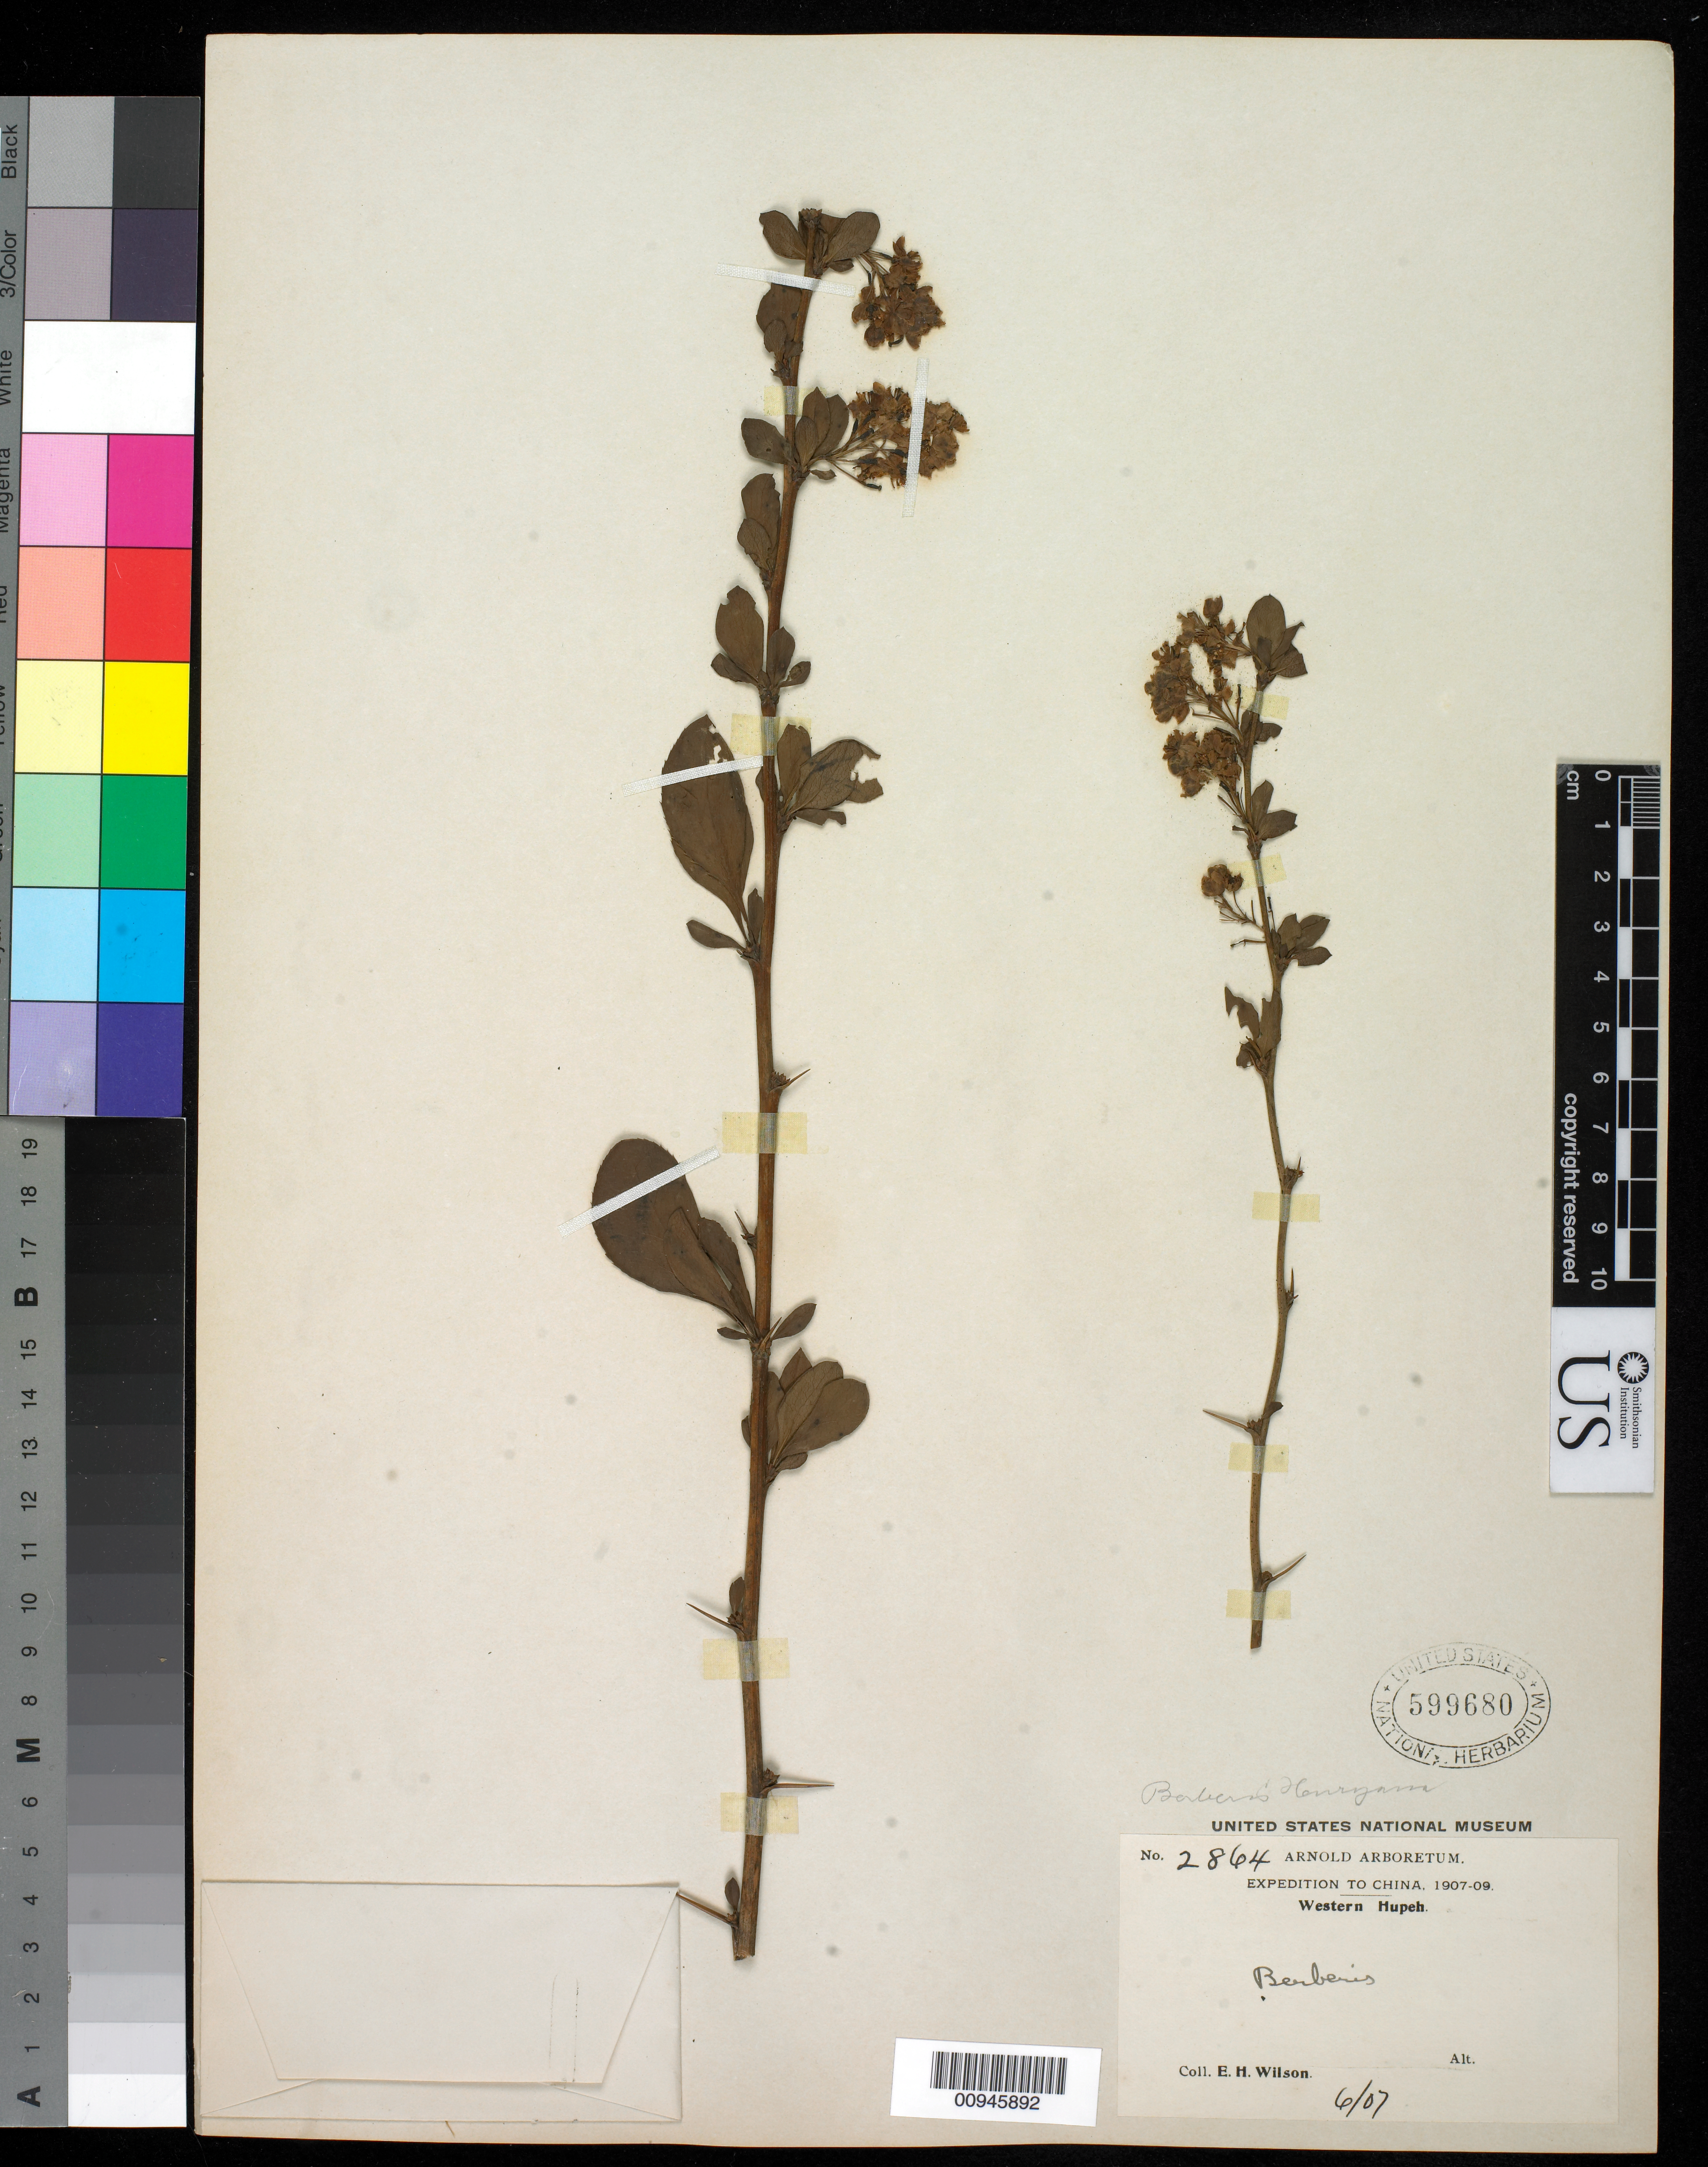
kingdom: Plantae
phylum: Tracheophyta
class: Magnoliopsida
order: Ranunculales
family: Berberidaceae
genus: Berberis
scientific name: Berberis henryana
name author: C.K. Schneid.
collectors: E. H. Wilson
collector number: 2864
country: China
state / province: Hubei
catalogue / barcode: US 599680